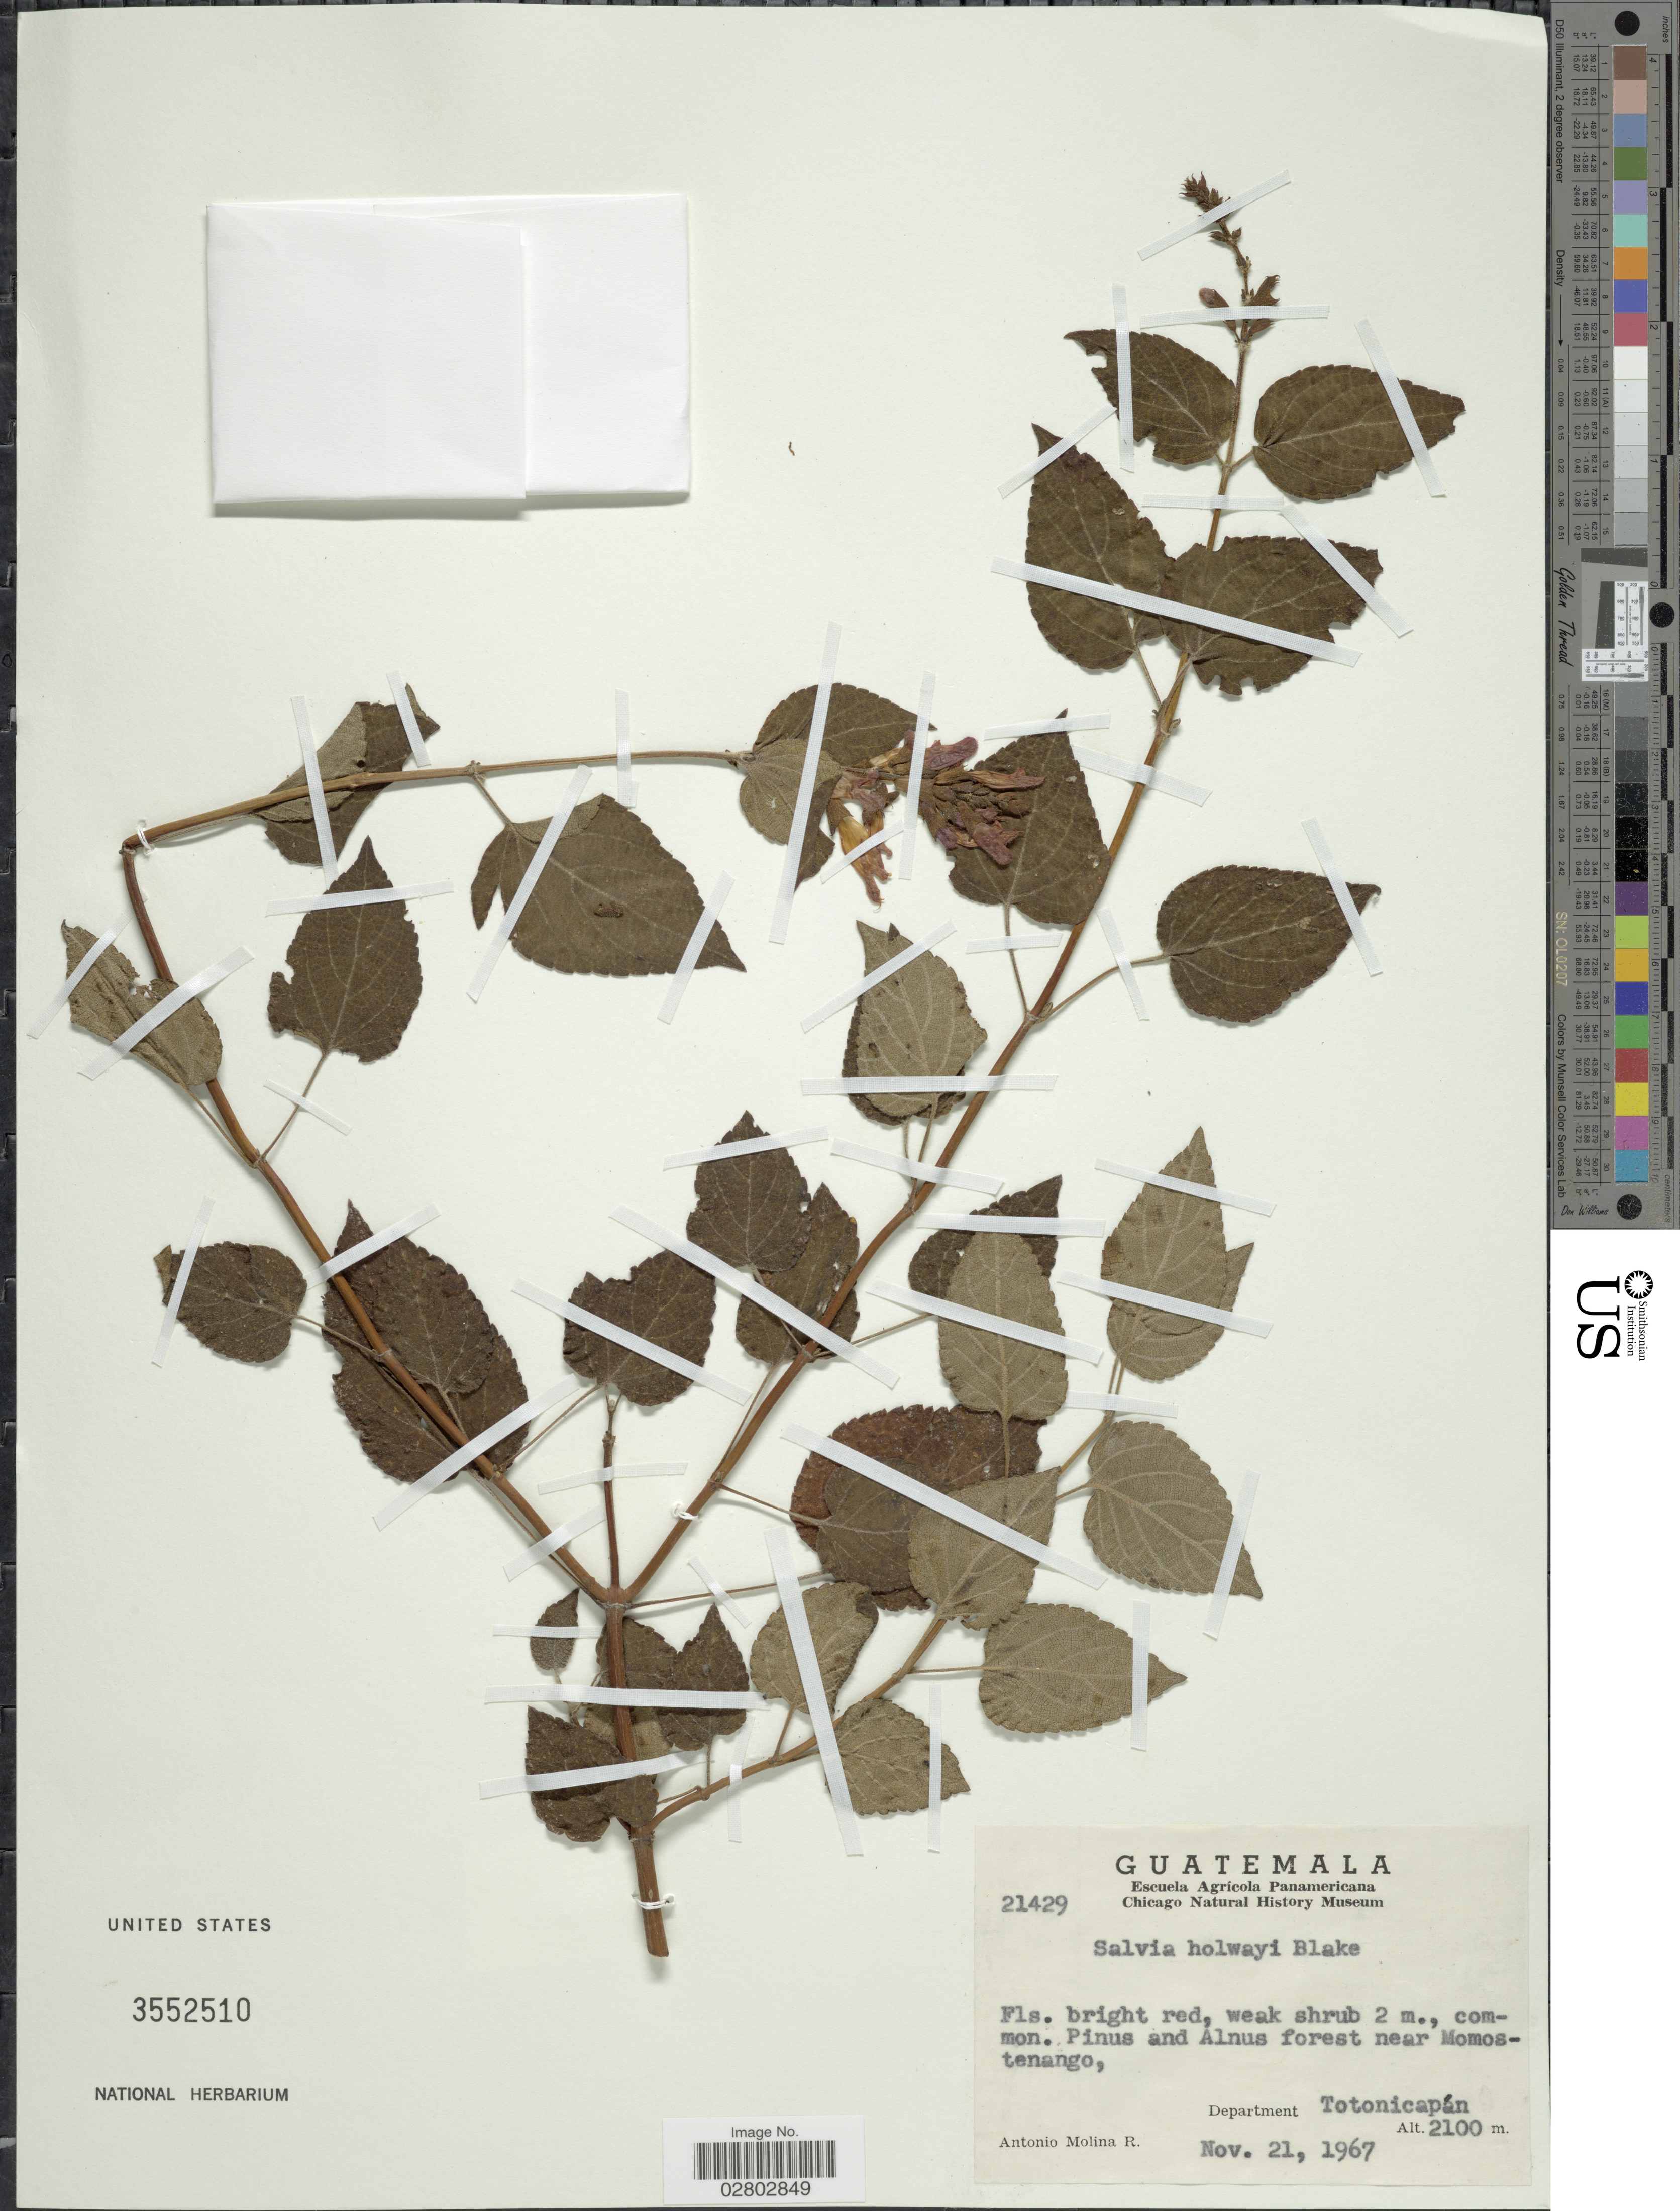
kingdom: Plantae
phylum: Tracheophyta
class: Magnoliopsida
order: Lamiales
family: Lamiaceae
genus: Salvia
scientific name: Salvia pulchella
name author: DC.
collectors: A. Molina R.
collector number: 21429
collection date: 1967-11-21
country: Guatemala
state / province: Totonicapan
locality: Pinus and Alnus forest near Momostenango, Department Totonicapán.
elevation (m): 2100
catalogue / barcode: US 3552510